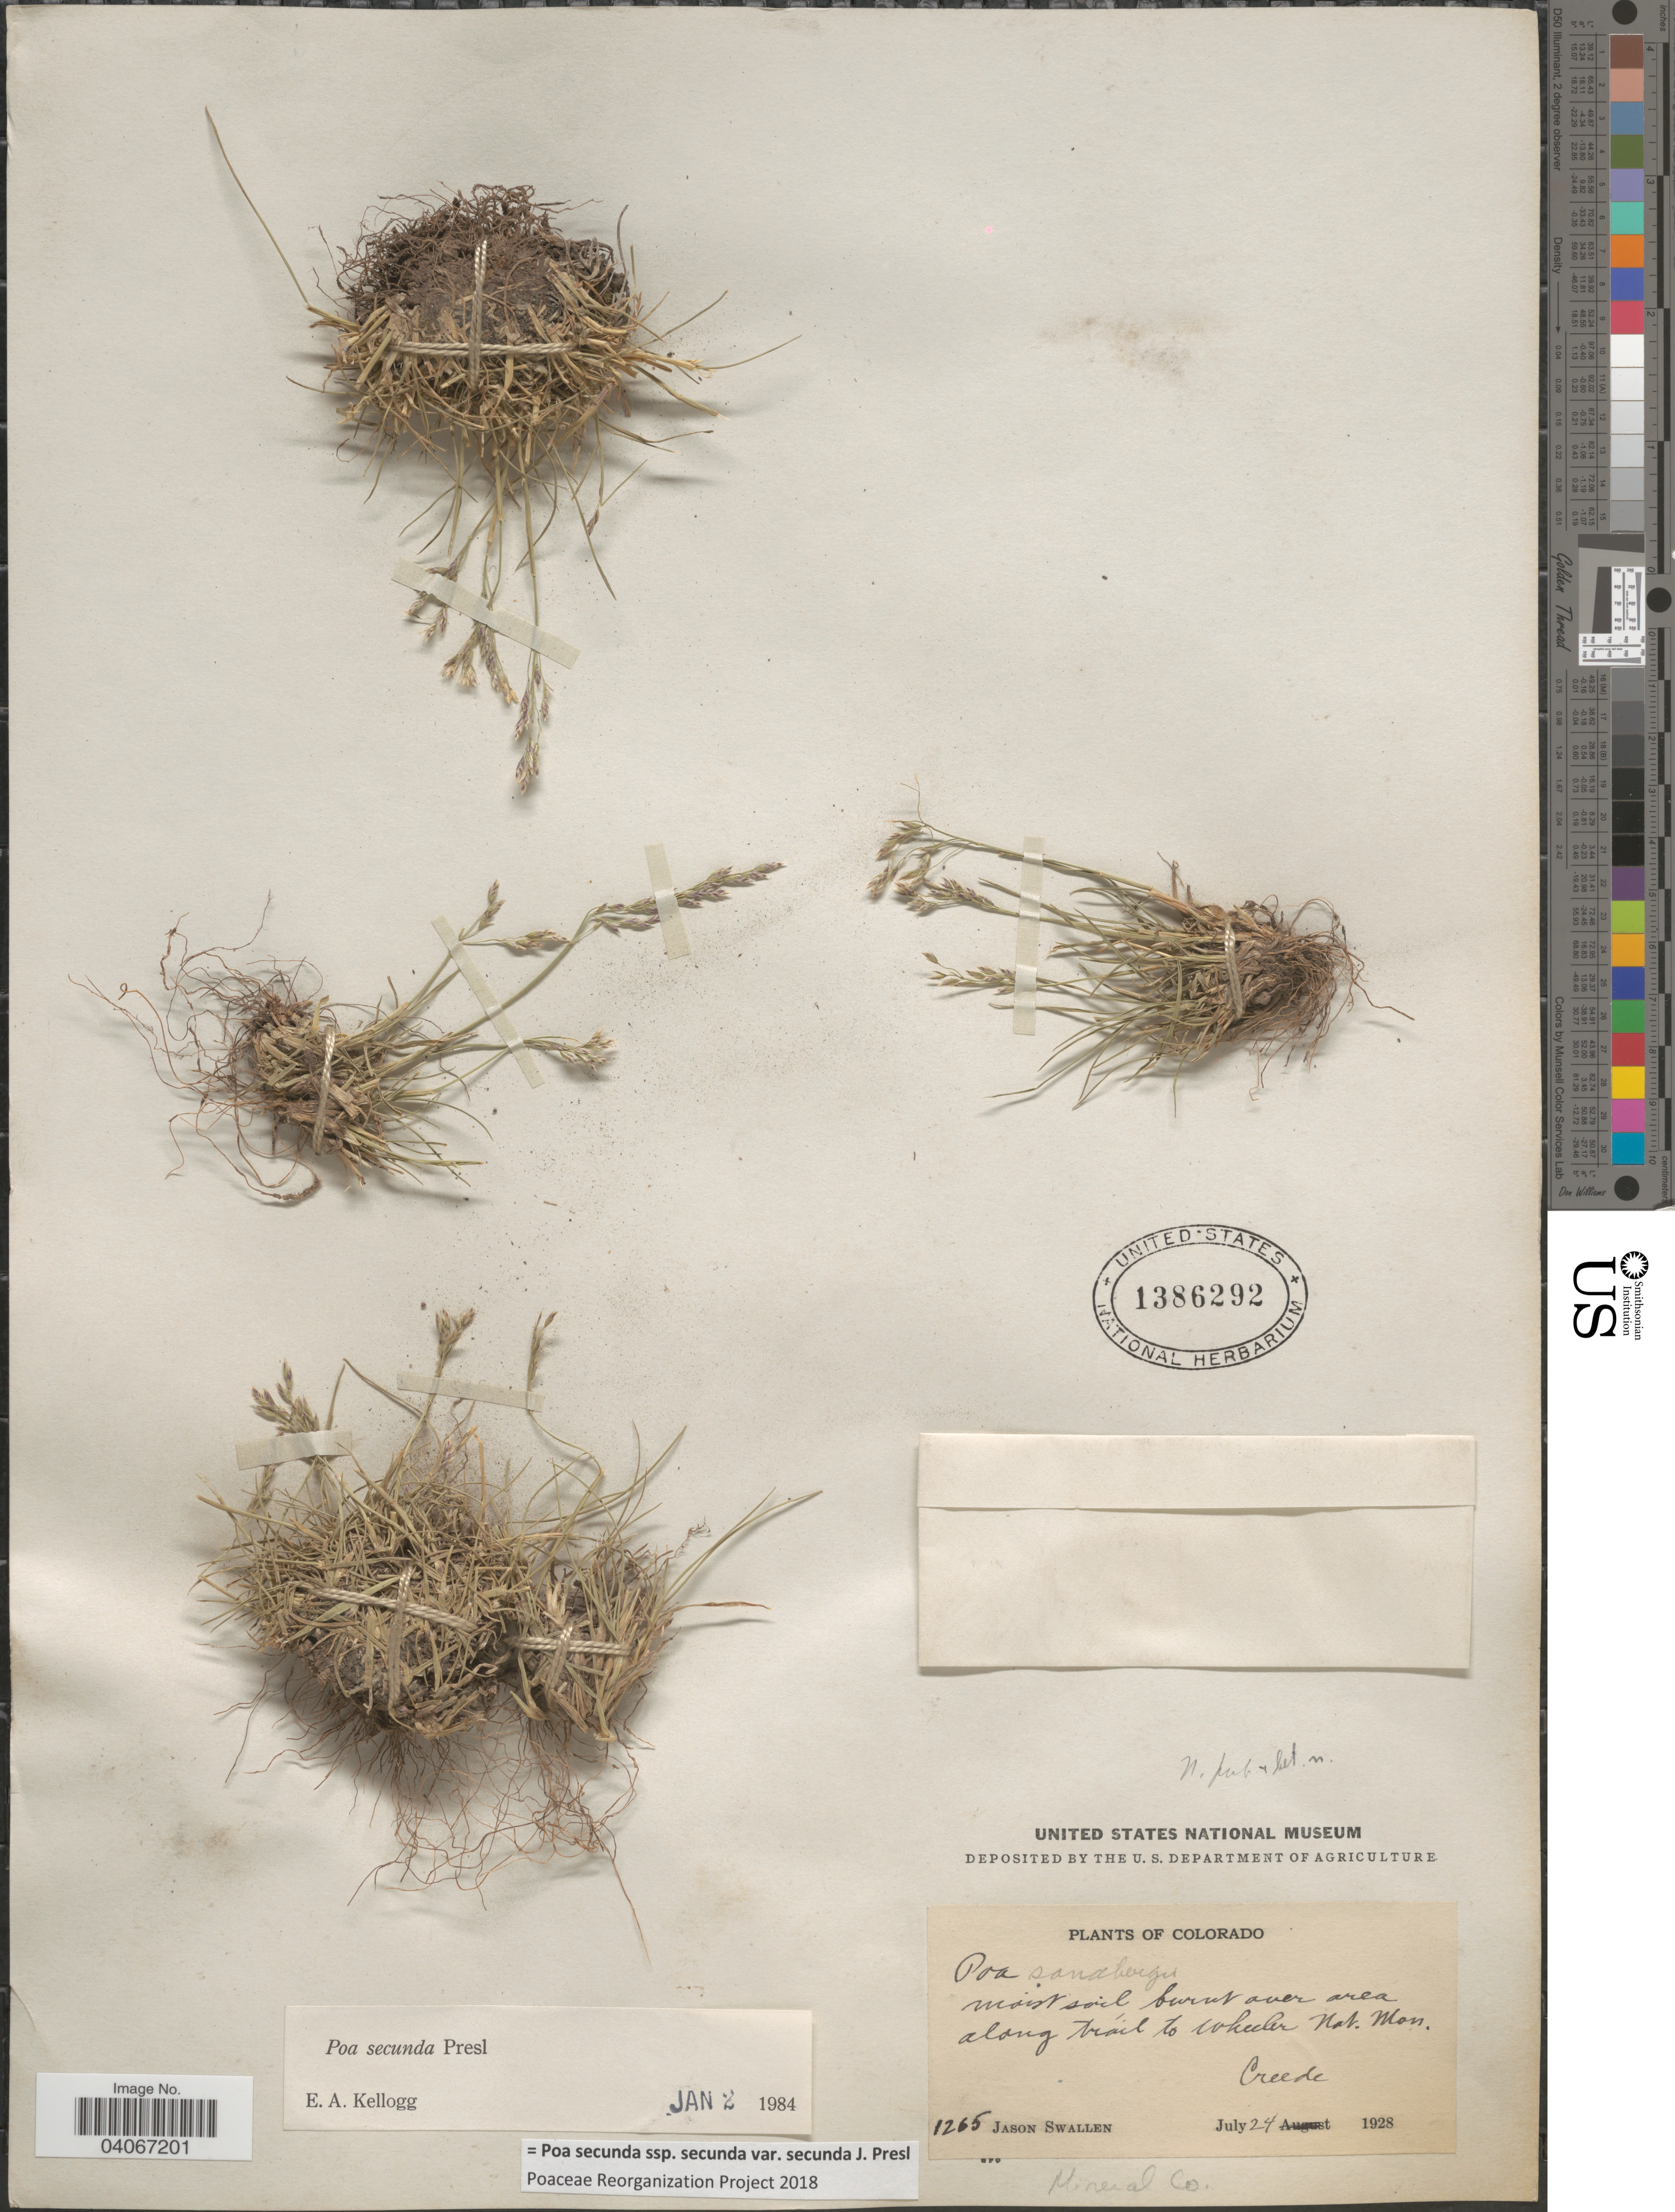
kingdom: Plantae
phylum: Tracheophyta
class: Liliopsida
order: Poales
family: Poaceae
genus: Poa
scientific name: Poa secunda subsp. secunda var. secunda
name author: J. Presl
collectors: J. R. Swallen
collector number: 1265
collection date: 1928-07-24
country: United States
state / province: Colorado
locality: Burnt over area along trail to Wheeler Nat. Mon. Creede. Mineral Co.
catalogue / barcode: US 1386292